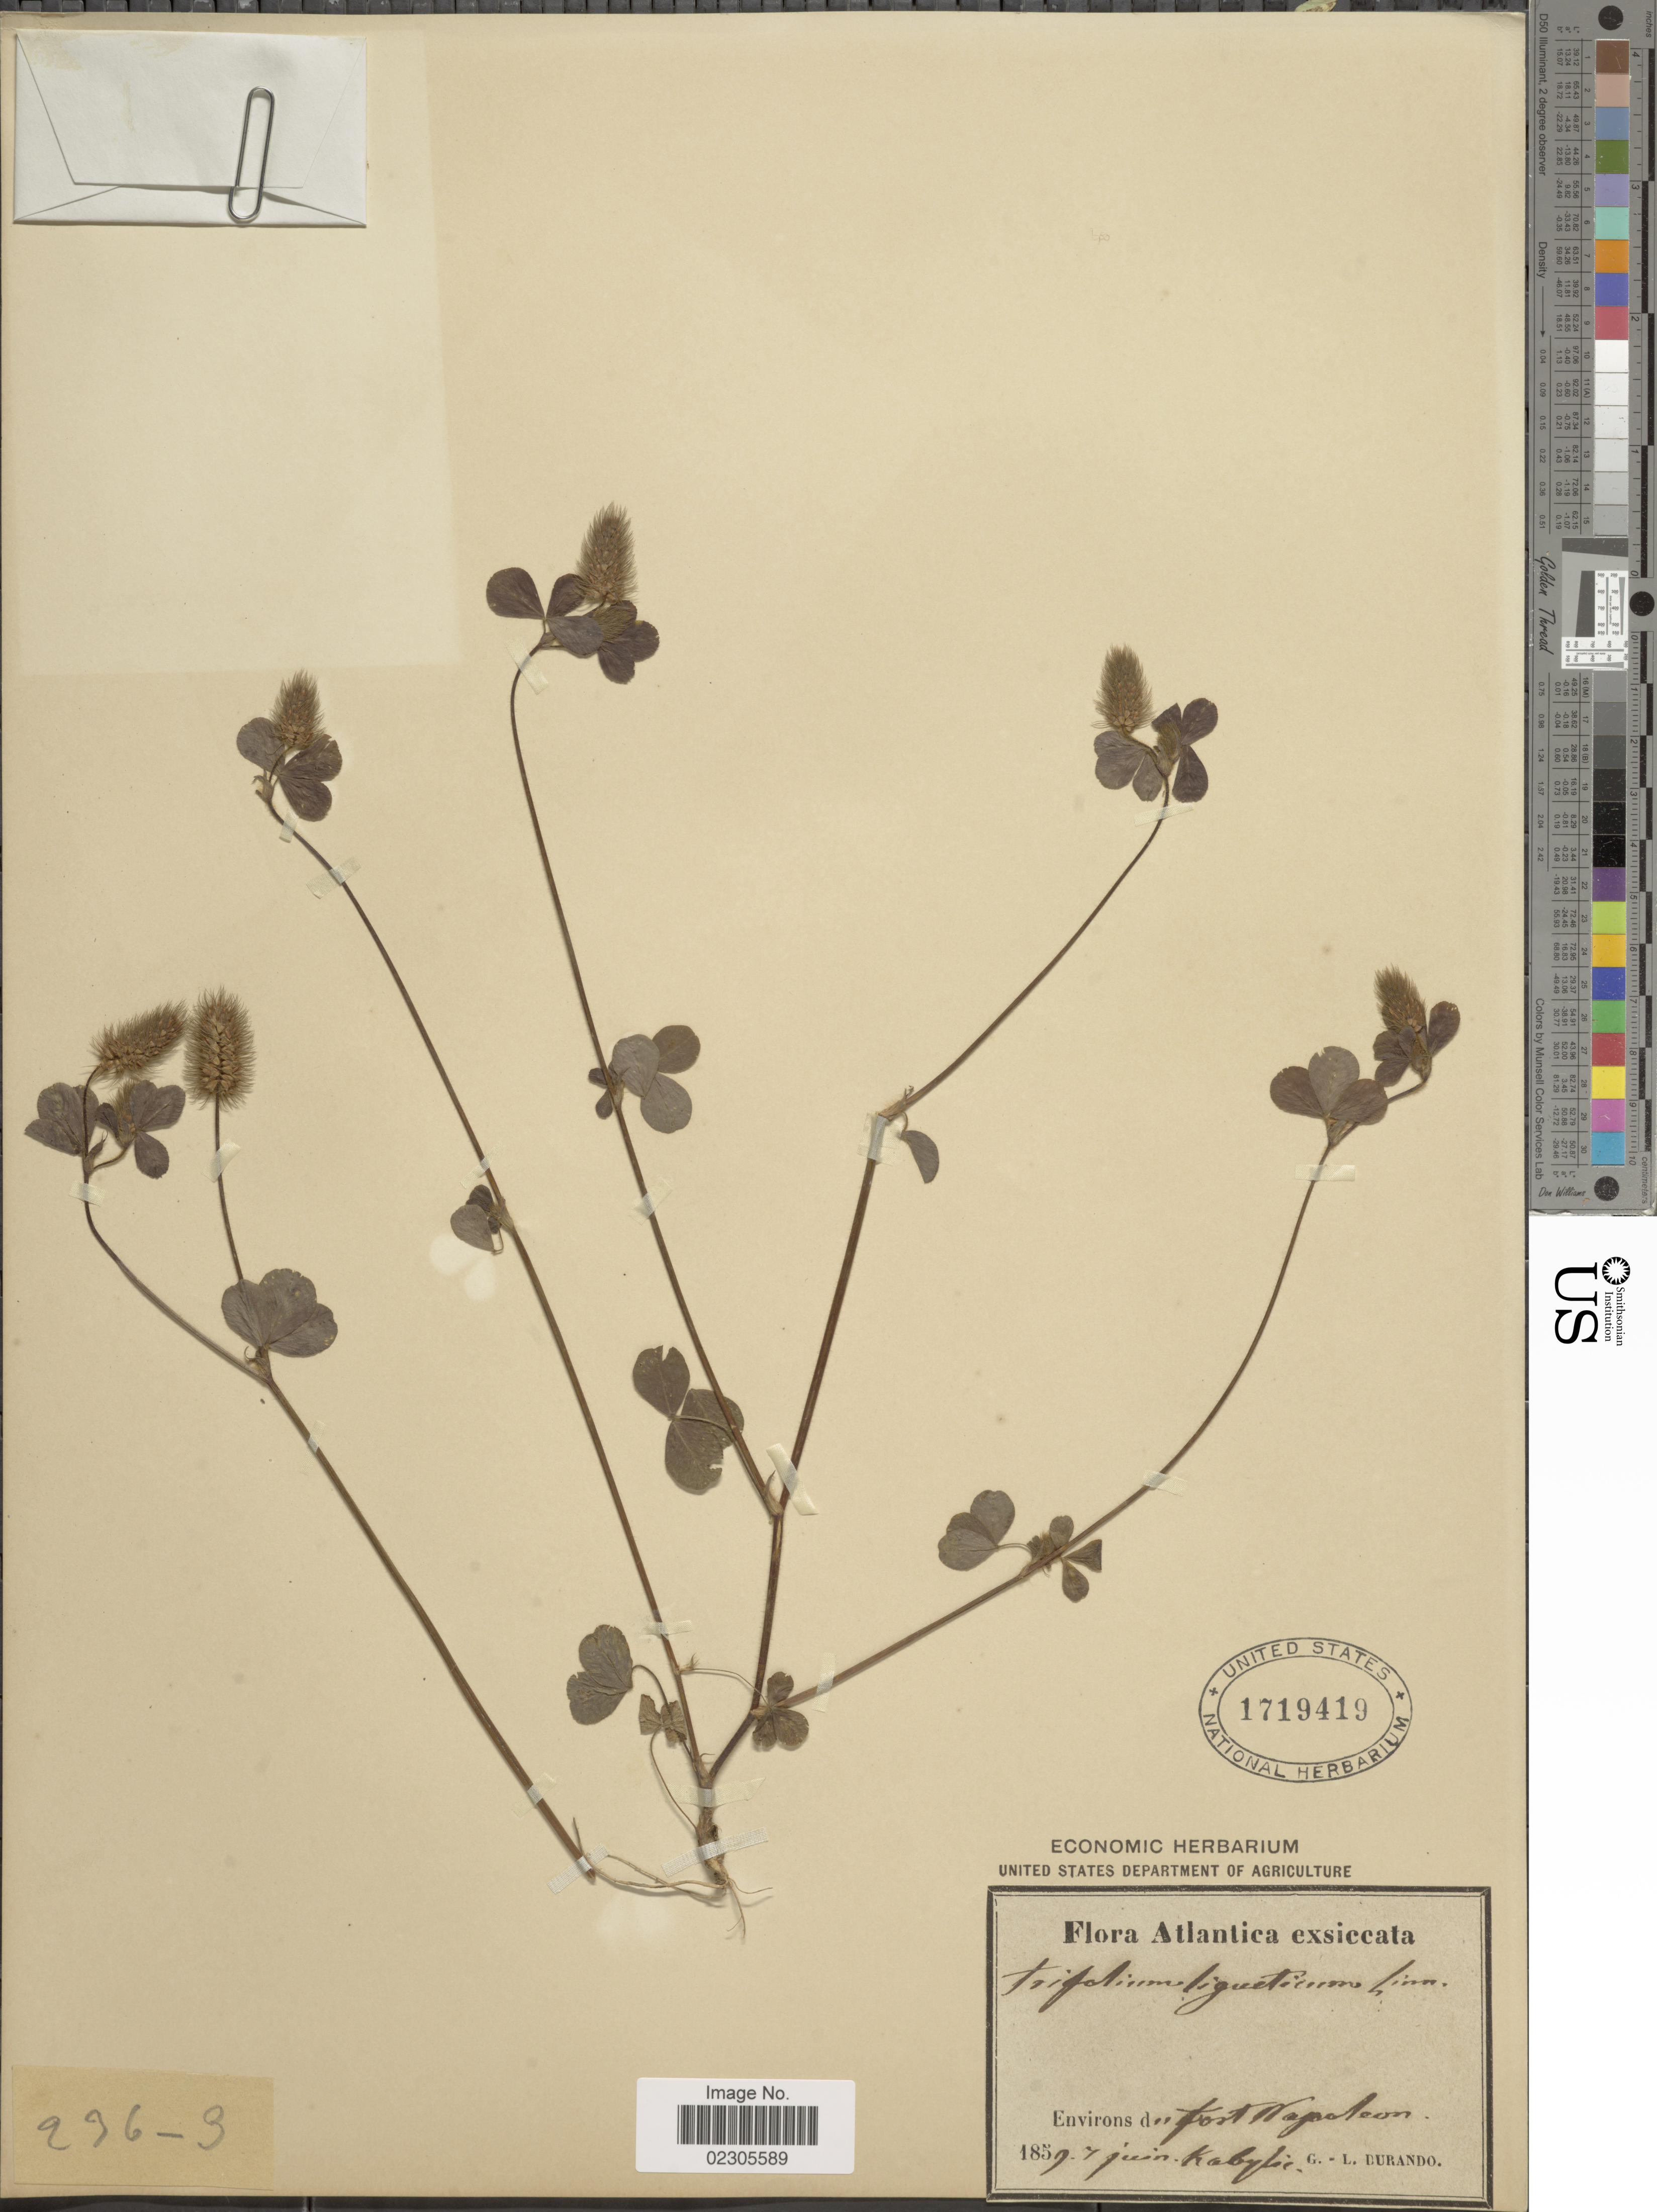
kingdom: Plantae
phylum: Tracheophyta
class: Magnoliopsida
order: Fabales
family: Fabaceae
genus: Trifolium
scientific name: Trifolium ligusticum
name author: Loisel.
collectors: G. Durando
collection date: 1859-06-07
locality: Atlantica, Environs de fort Napoleon [interpreted]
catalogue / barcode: US 1719419